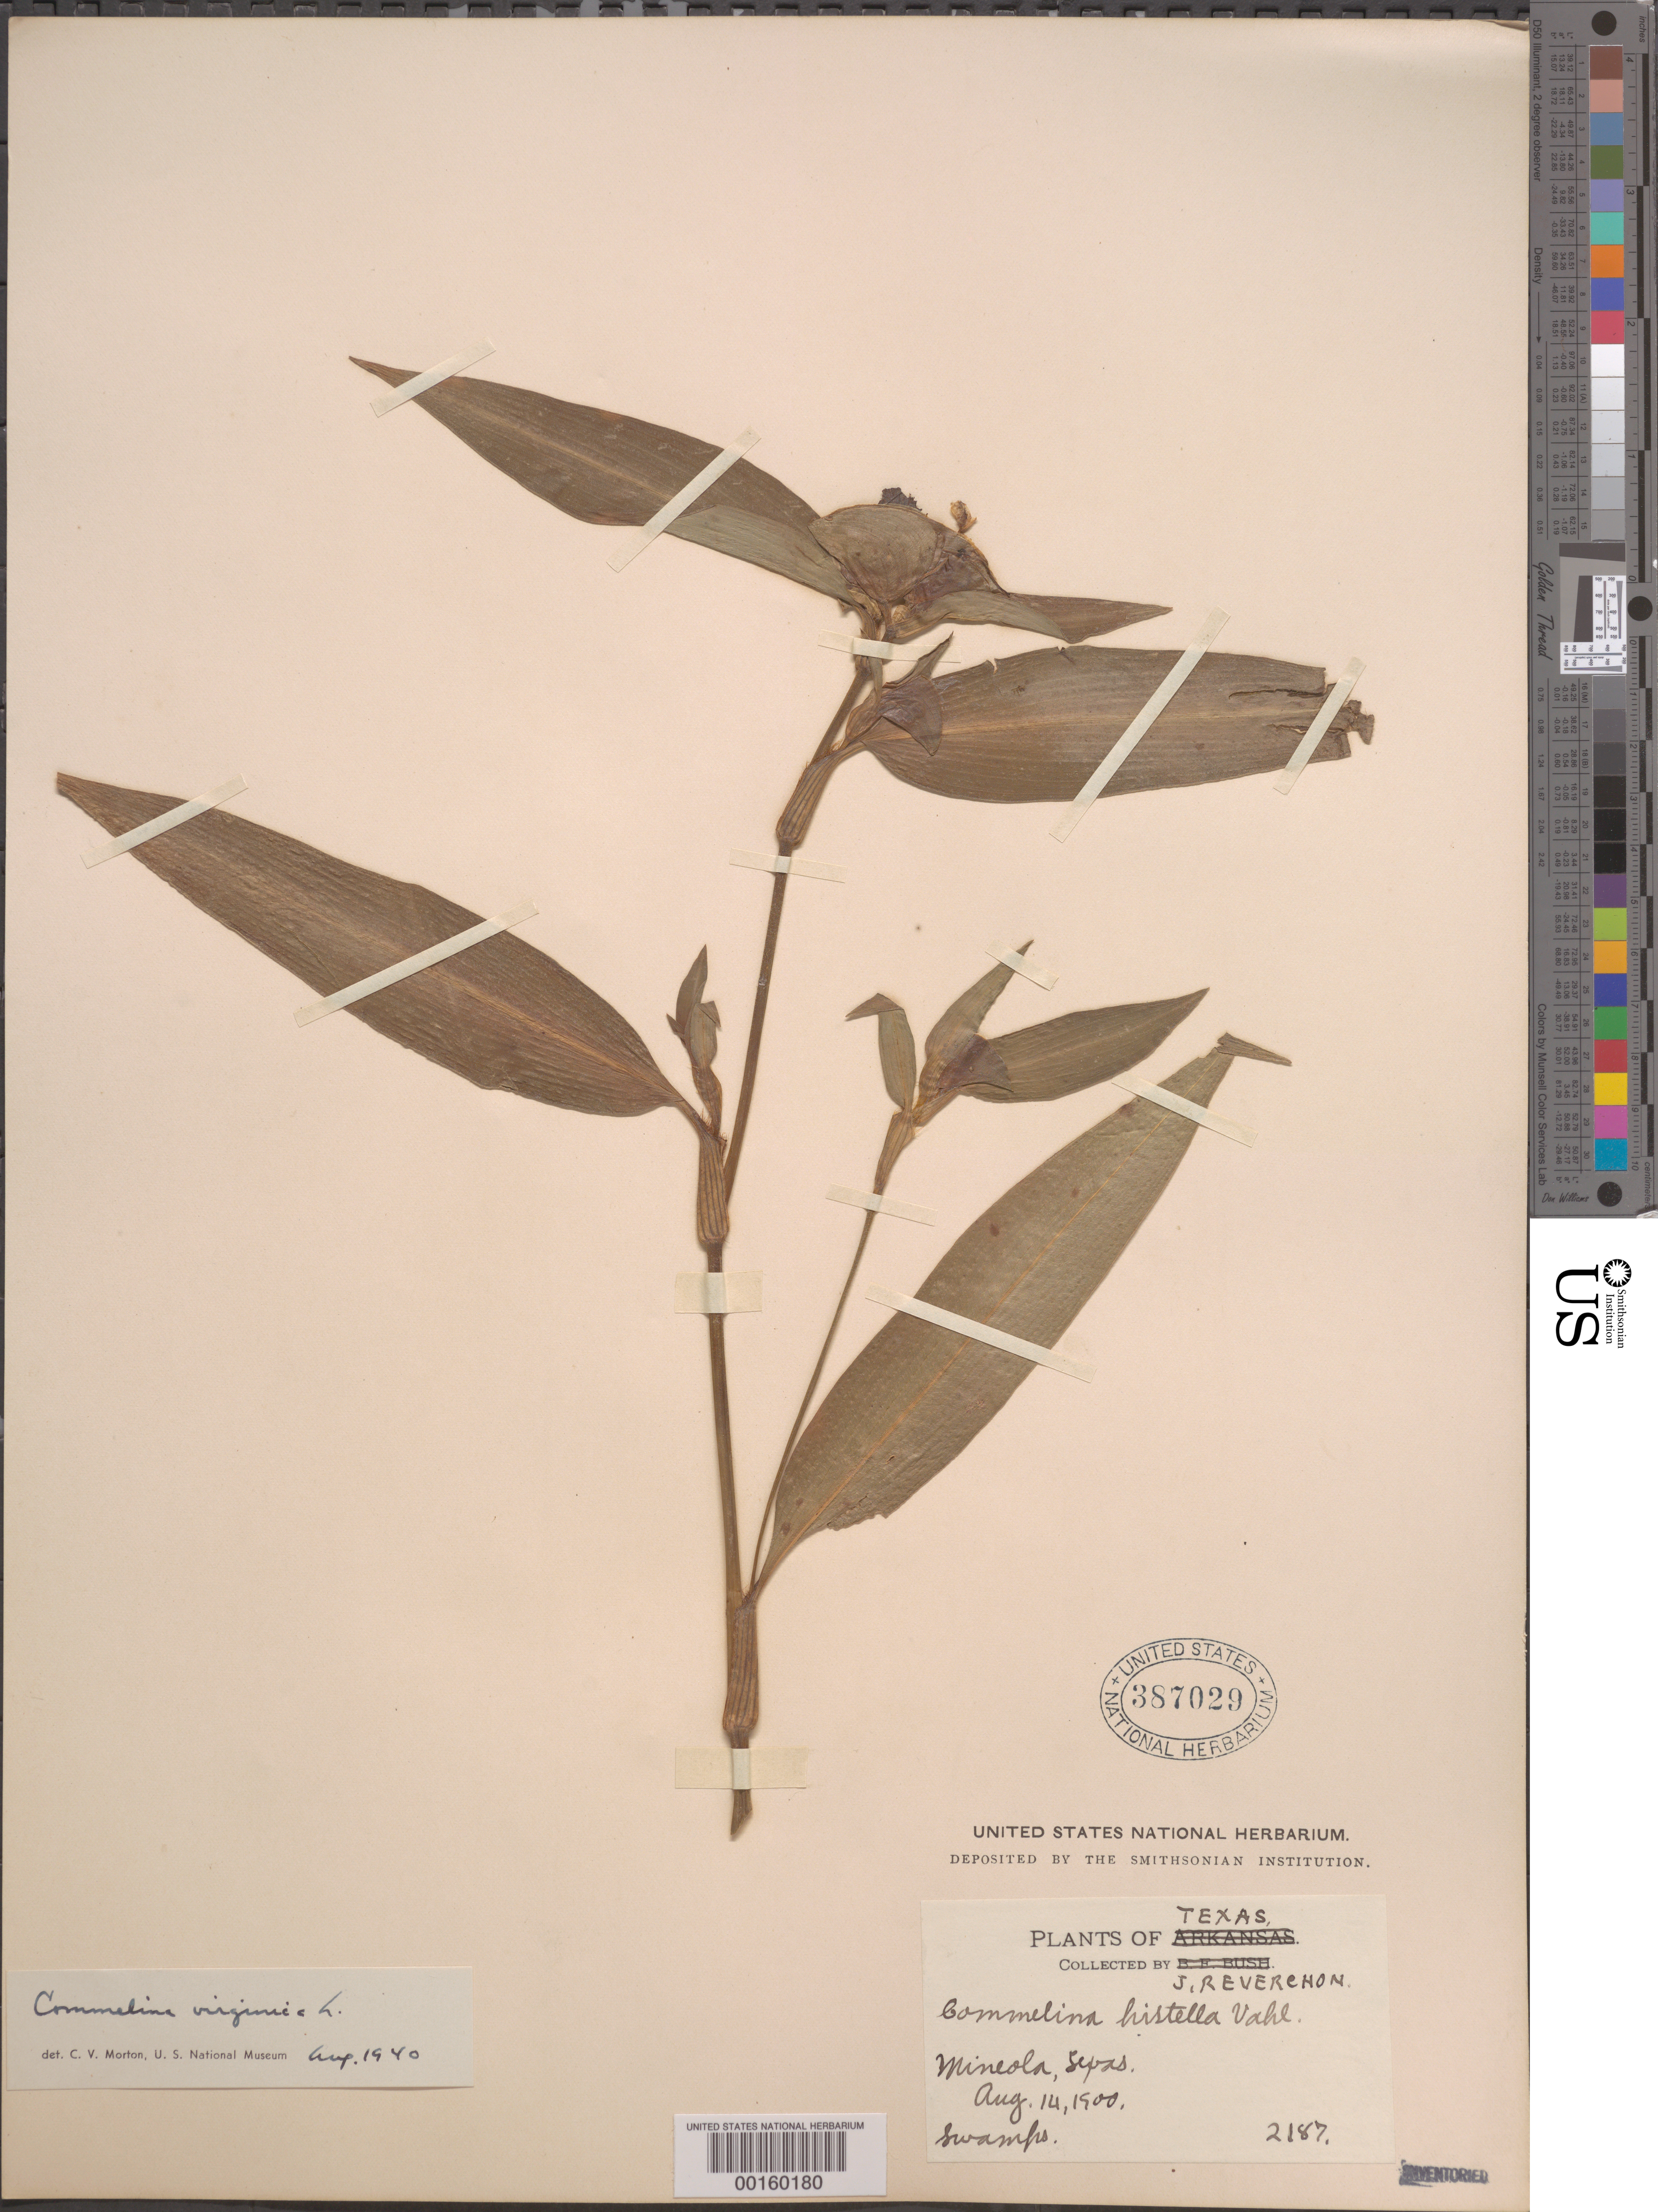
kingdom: Plantae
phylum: Tracheophyta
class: Liliopsida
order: Commelinales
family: Commelinaceae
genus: Commelina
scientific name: Commelina virginica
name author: L.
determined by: Morton, C. V.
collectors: J. Reverchon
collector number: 2187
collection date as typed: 14 Aug 1900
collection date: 1900-08-14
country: United States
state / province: Texas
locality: Mineola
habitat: Swamp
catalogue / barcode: US 387029